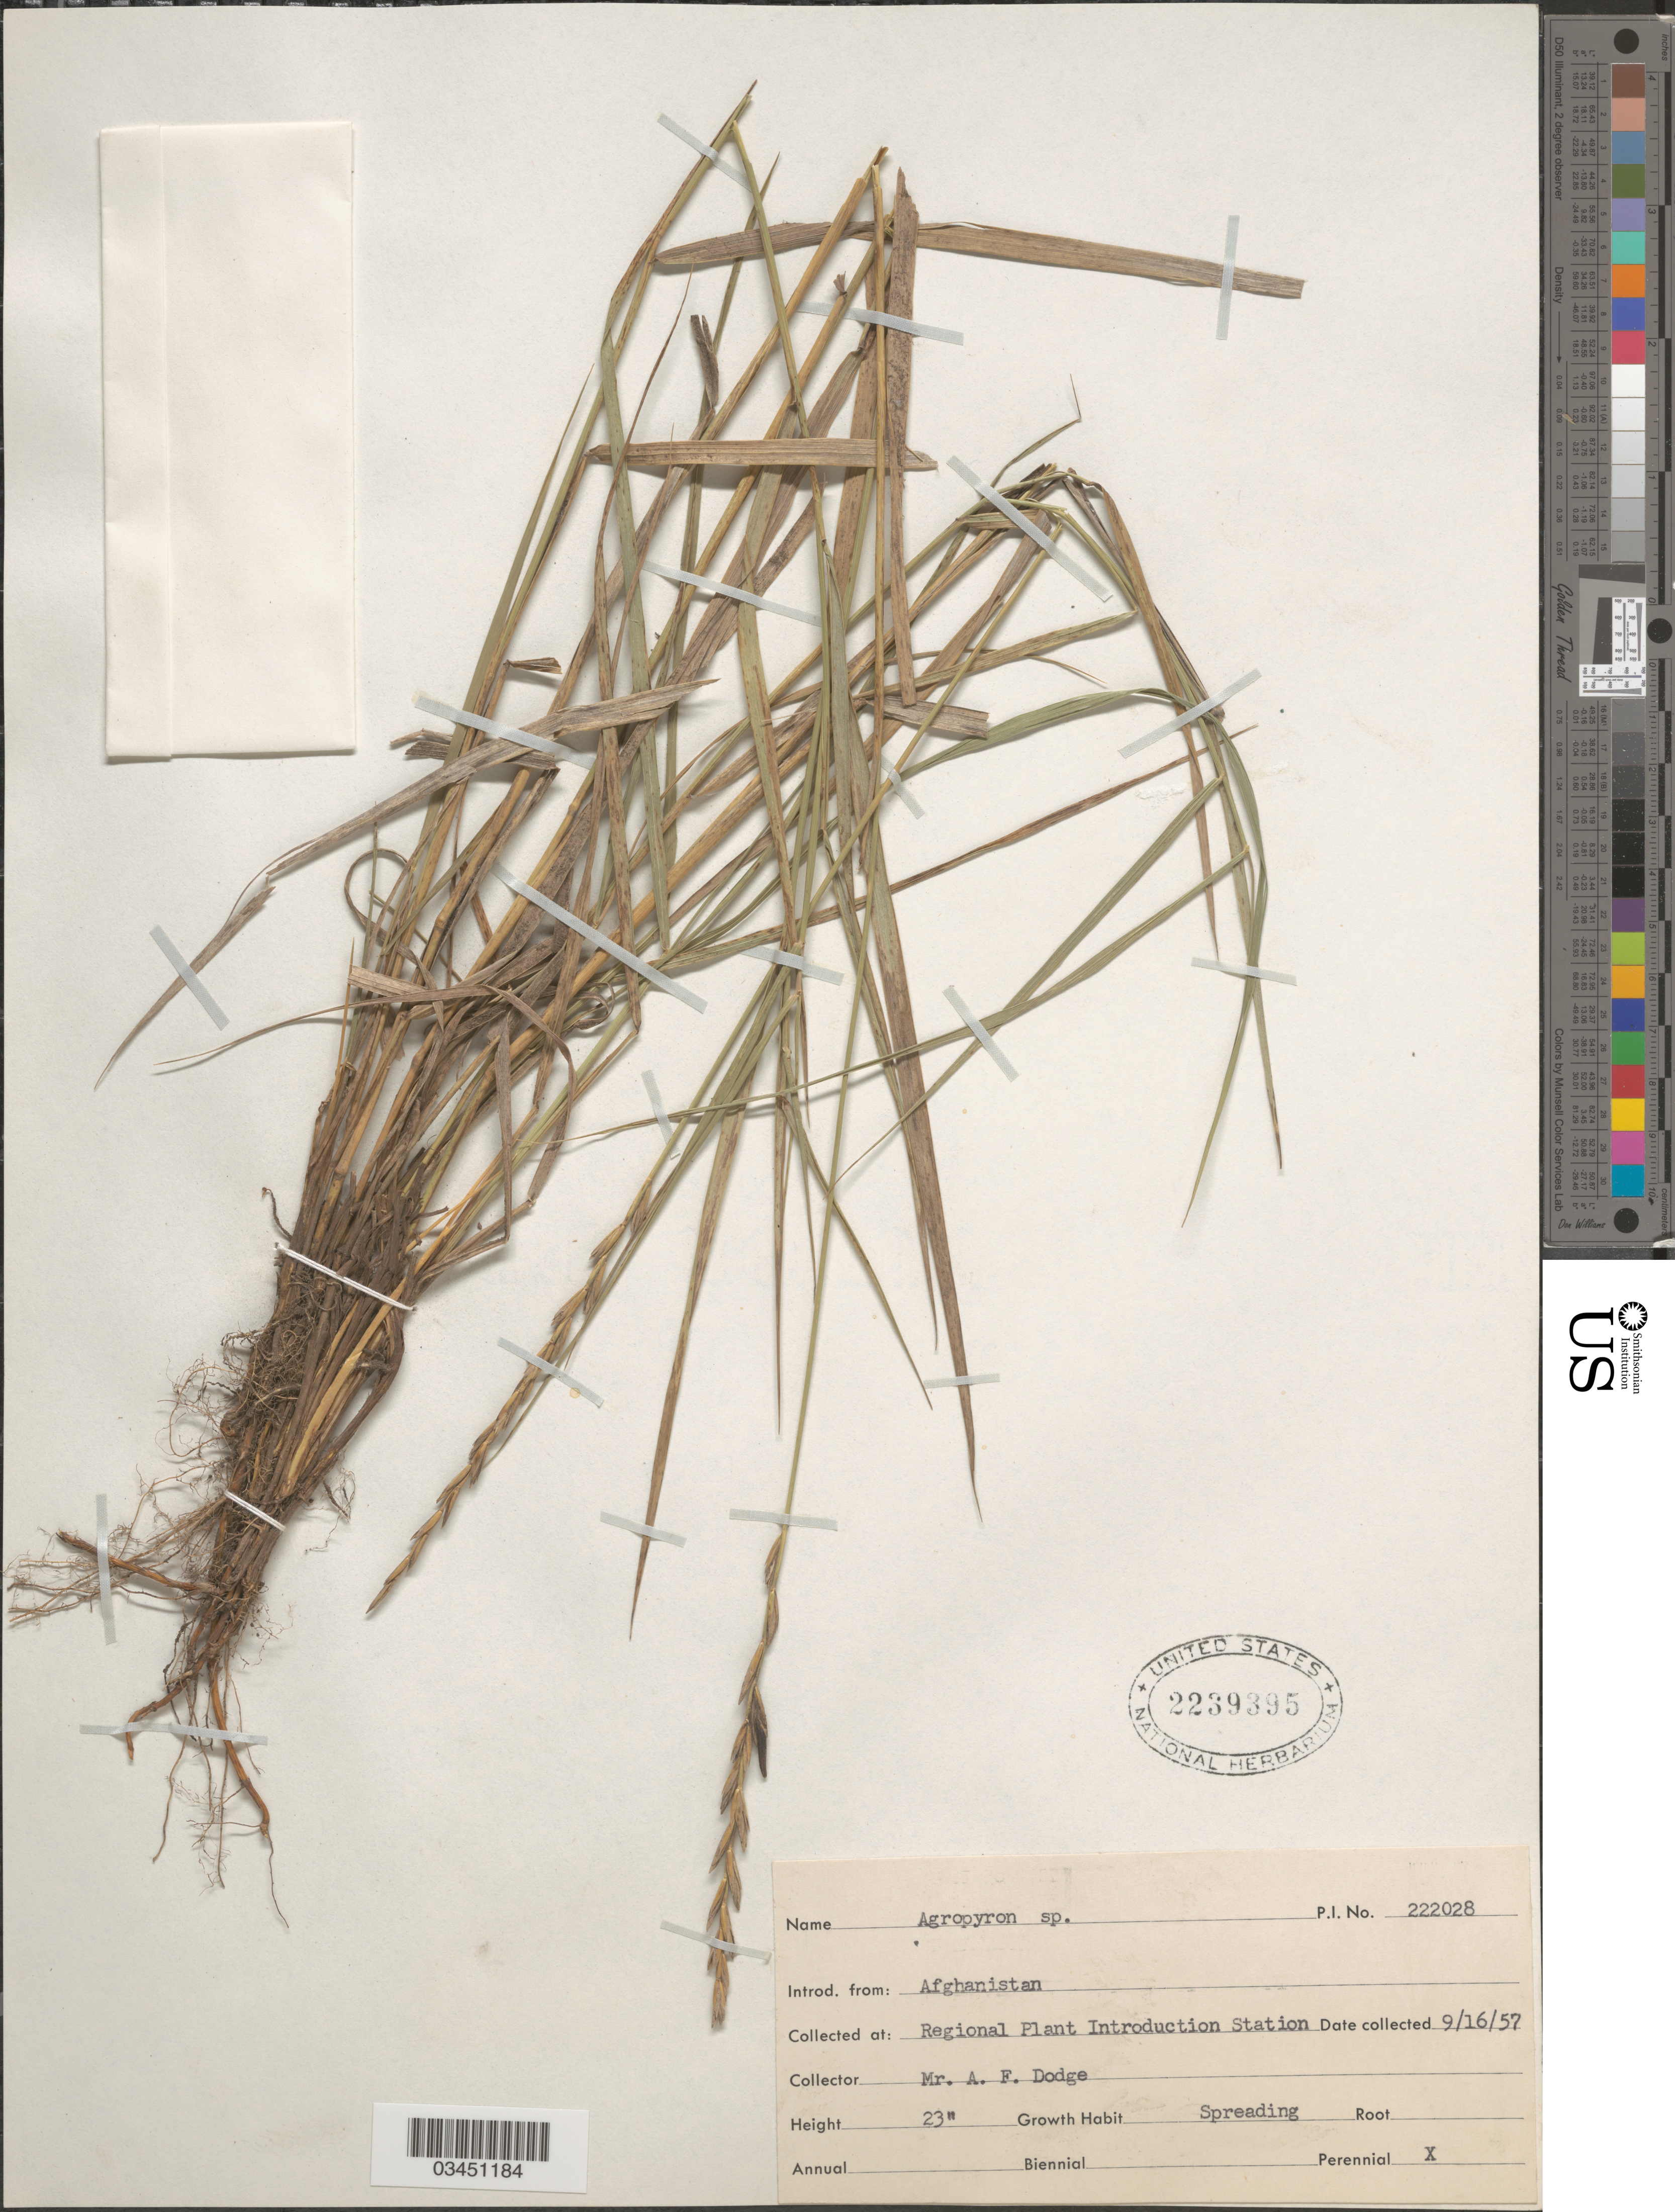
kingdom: Plantae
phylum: Tracheophyta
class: Liliopsida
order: Poales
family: Poaceae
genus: Elymus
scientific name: Elymus sp.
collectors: A. Dodge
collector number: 222028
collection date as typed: Transcribed d/m/y: 16/9/57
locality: Regional Plant Introduction Station.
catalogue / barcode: US 2239395